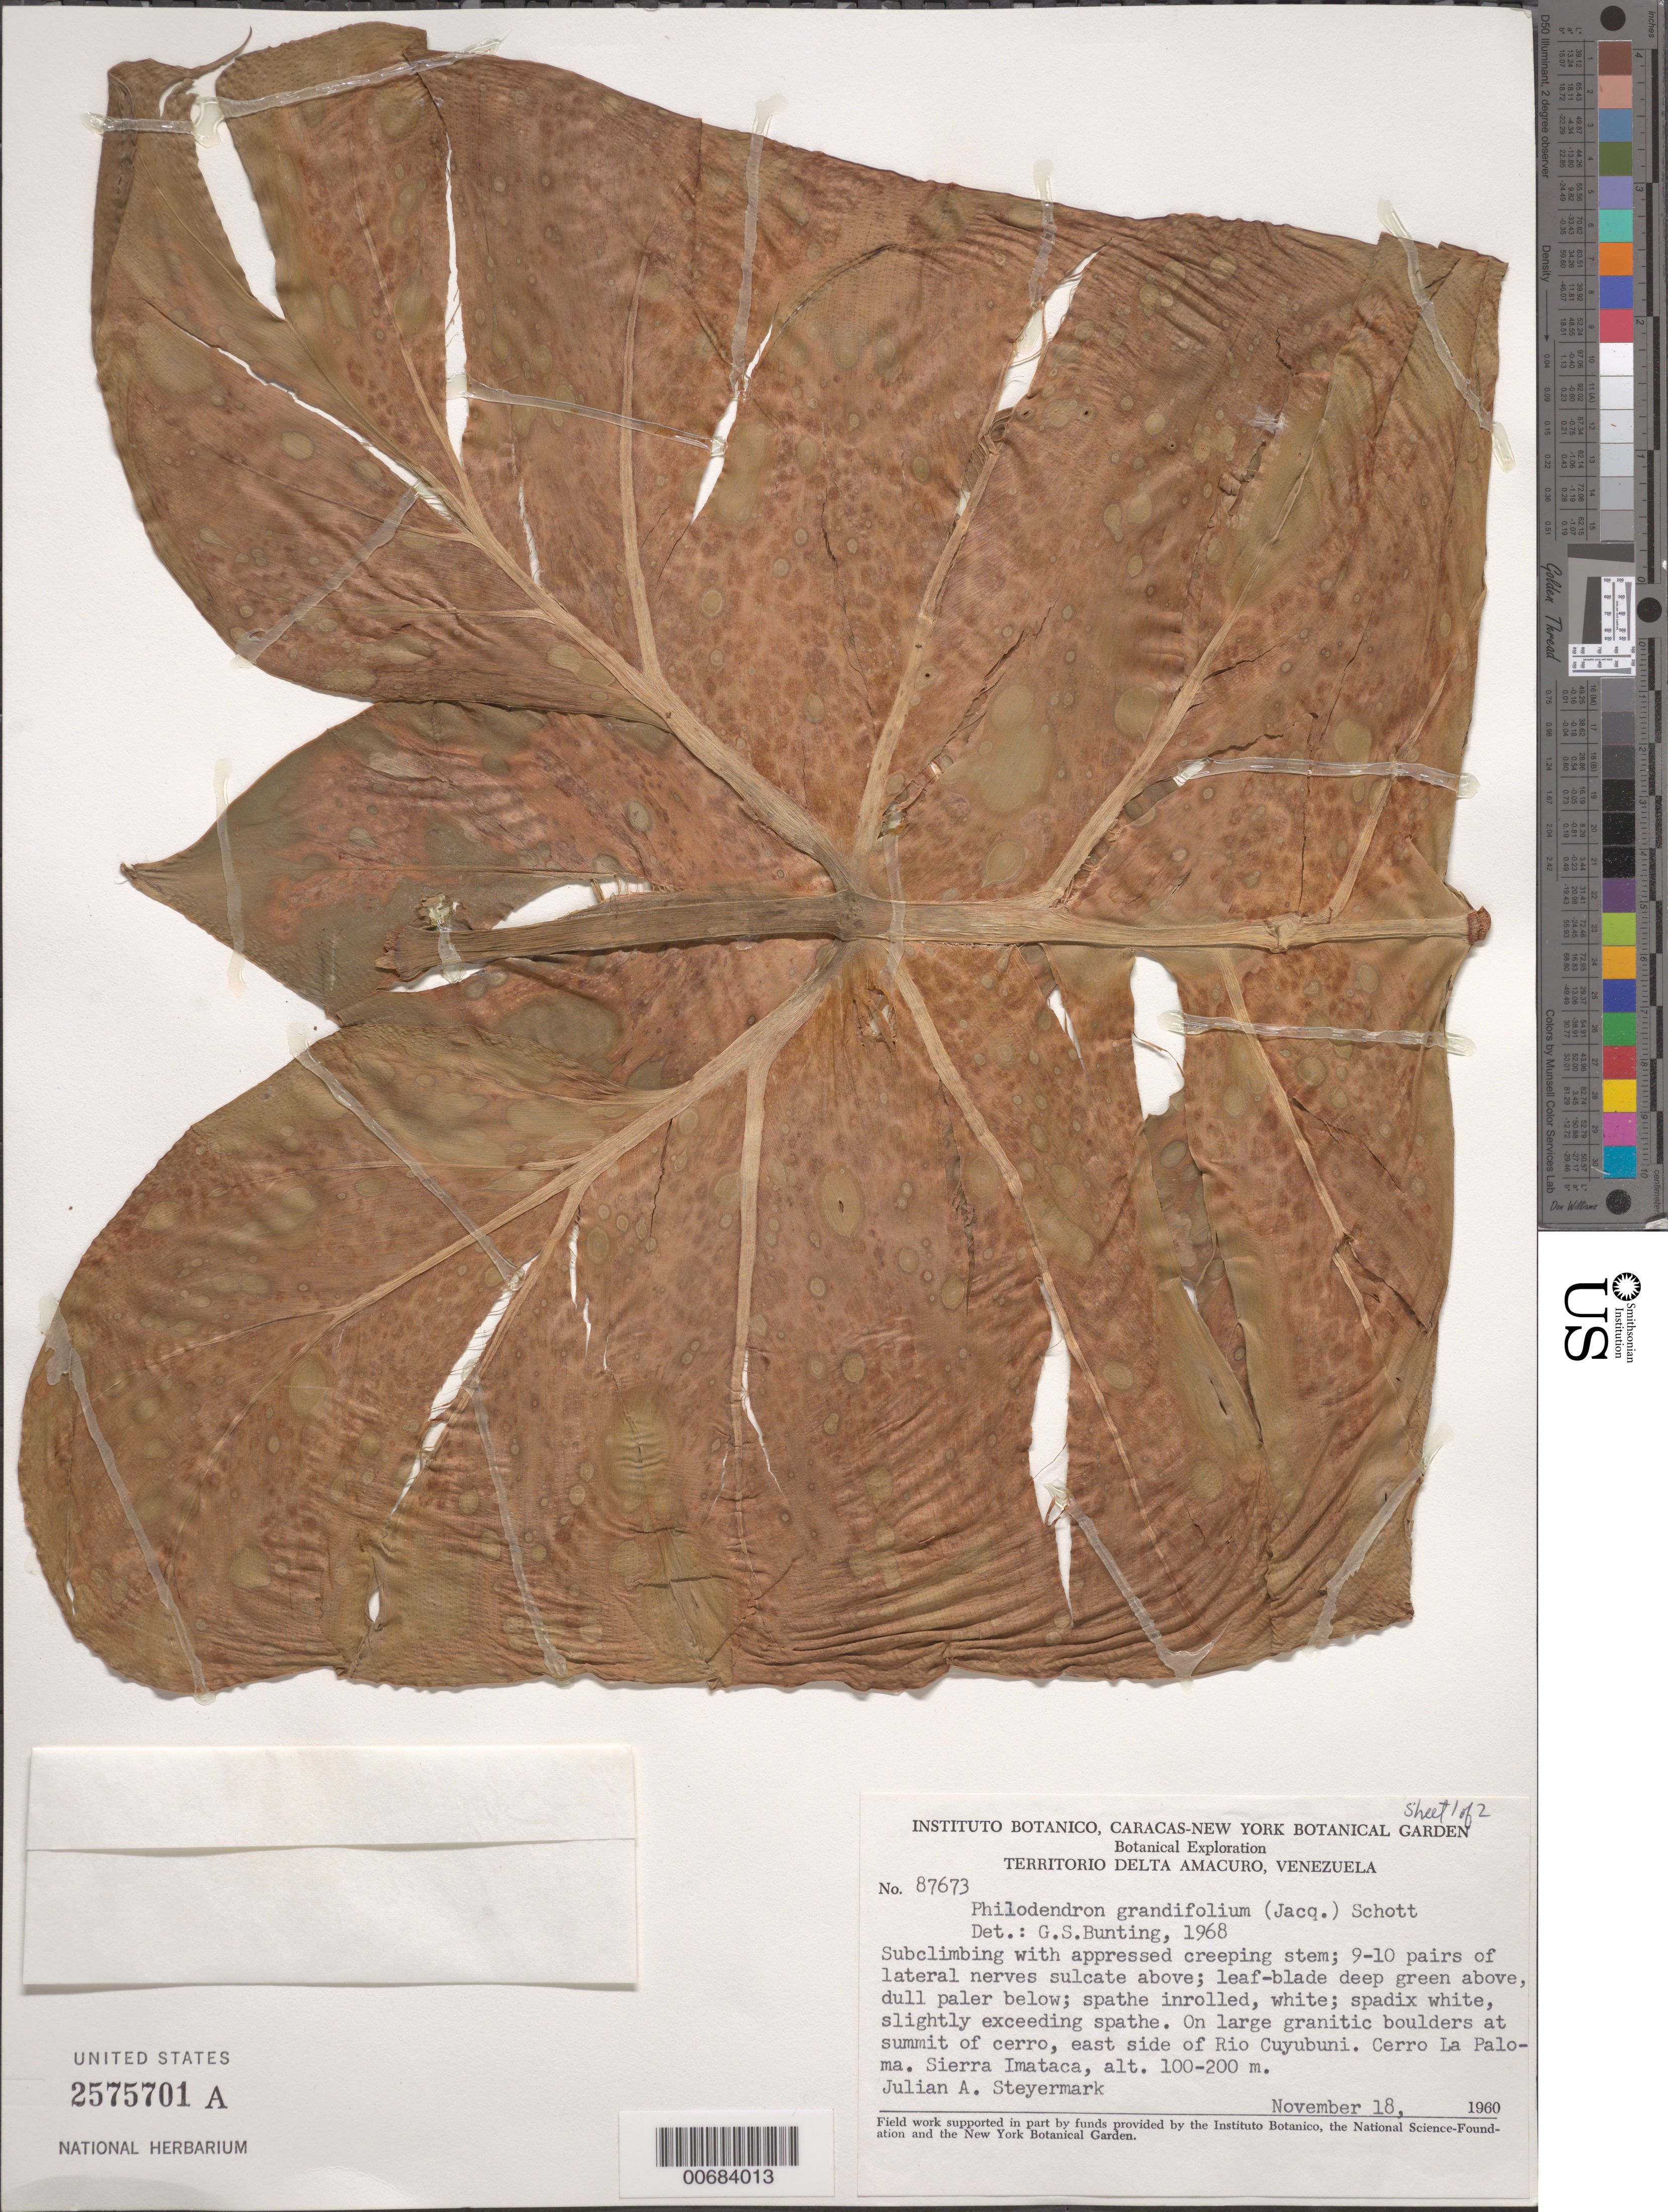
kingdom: Plantae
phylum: Tracheophyta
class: Liliopsida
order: Alismatales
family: Araceae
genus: Philodendron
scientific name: Philodendron grandifolium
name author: (Jacq.) Schott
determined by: Steyermark, Julian A., (VEN)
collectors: J. Steyermark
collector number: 87673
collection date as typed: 18-Nov-60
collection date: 1960-11-18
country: Venezuela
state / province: Delta Amacuro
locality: Río Cuyubini, E side; Cerro La Paloma, Sierra Imataca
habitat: On large granitic boulders, east side of Rio Cuyubini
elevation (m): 100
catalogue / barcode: US 2575701A